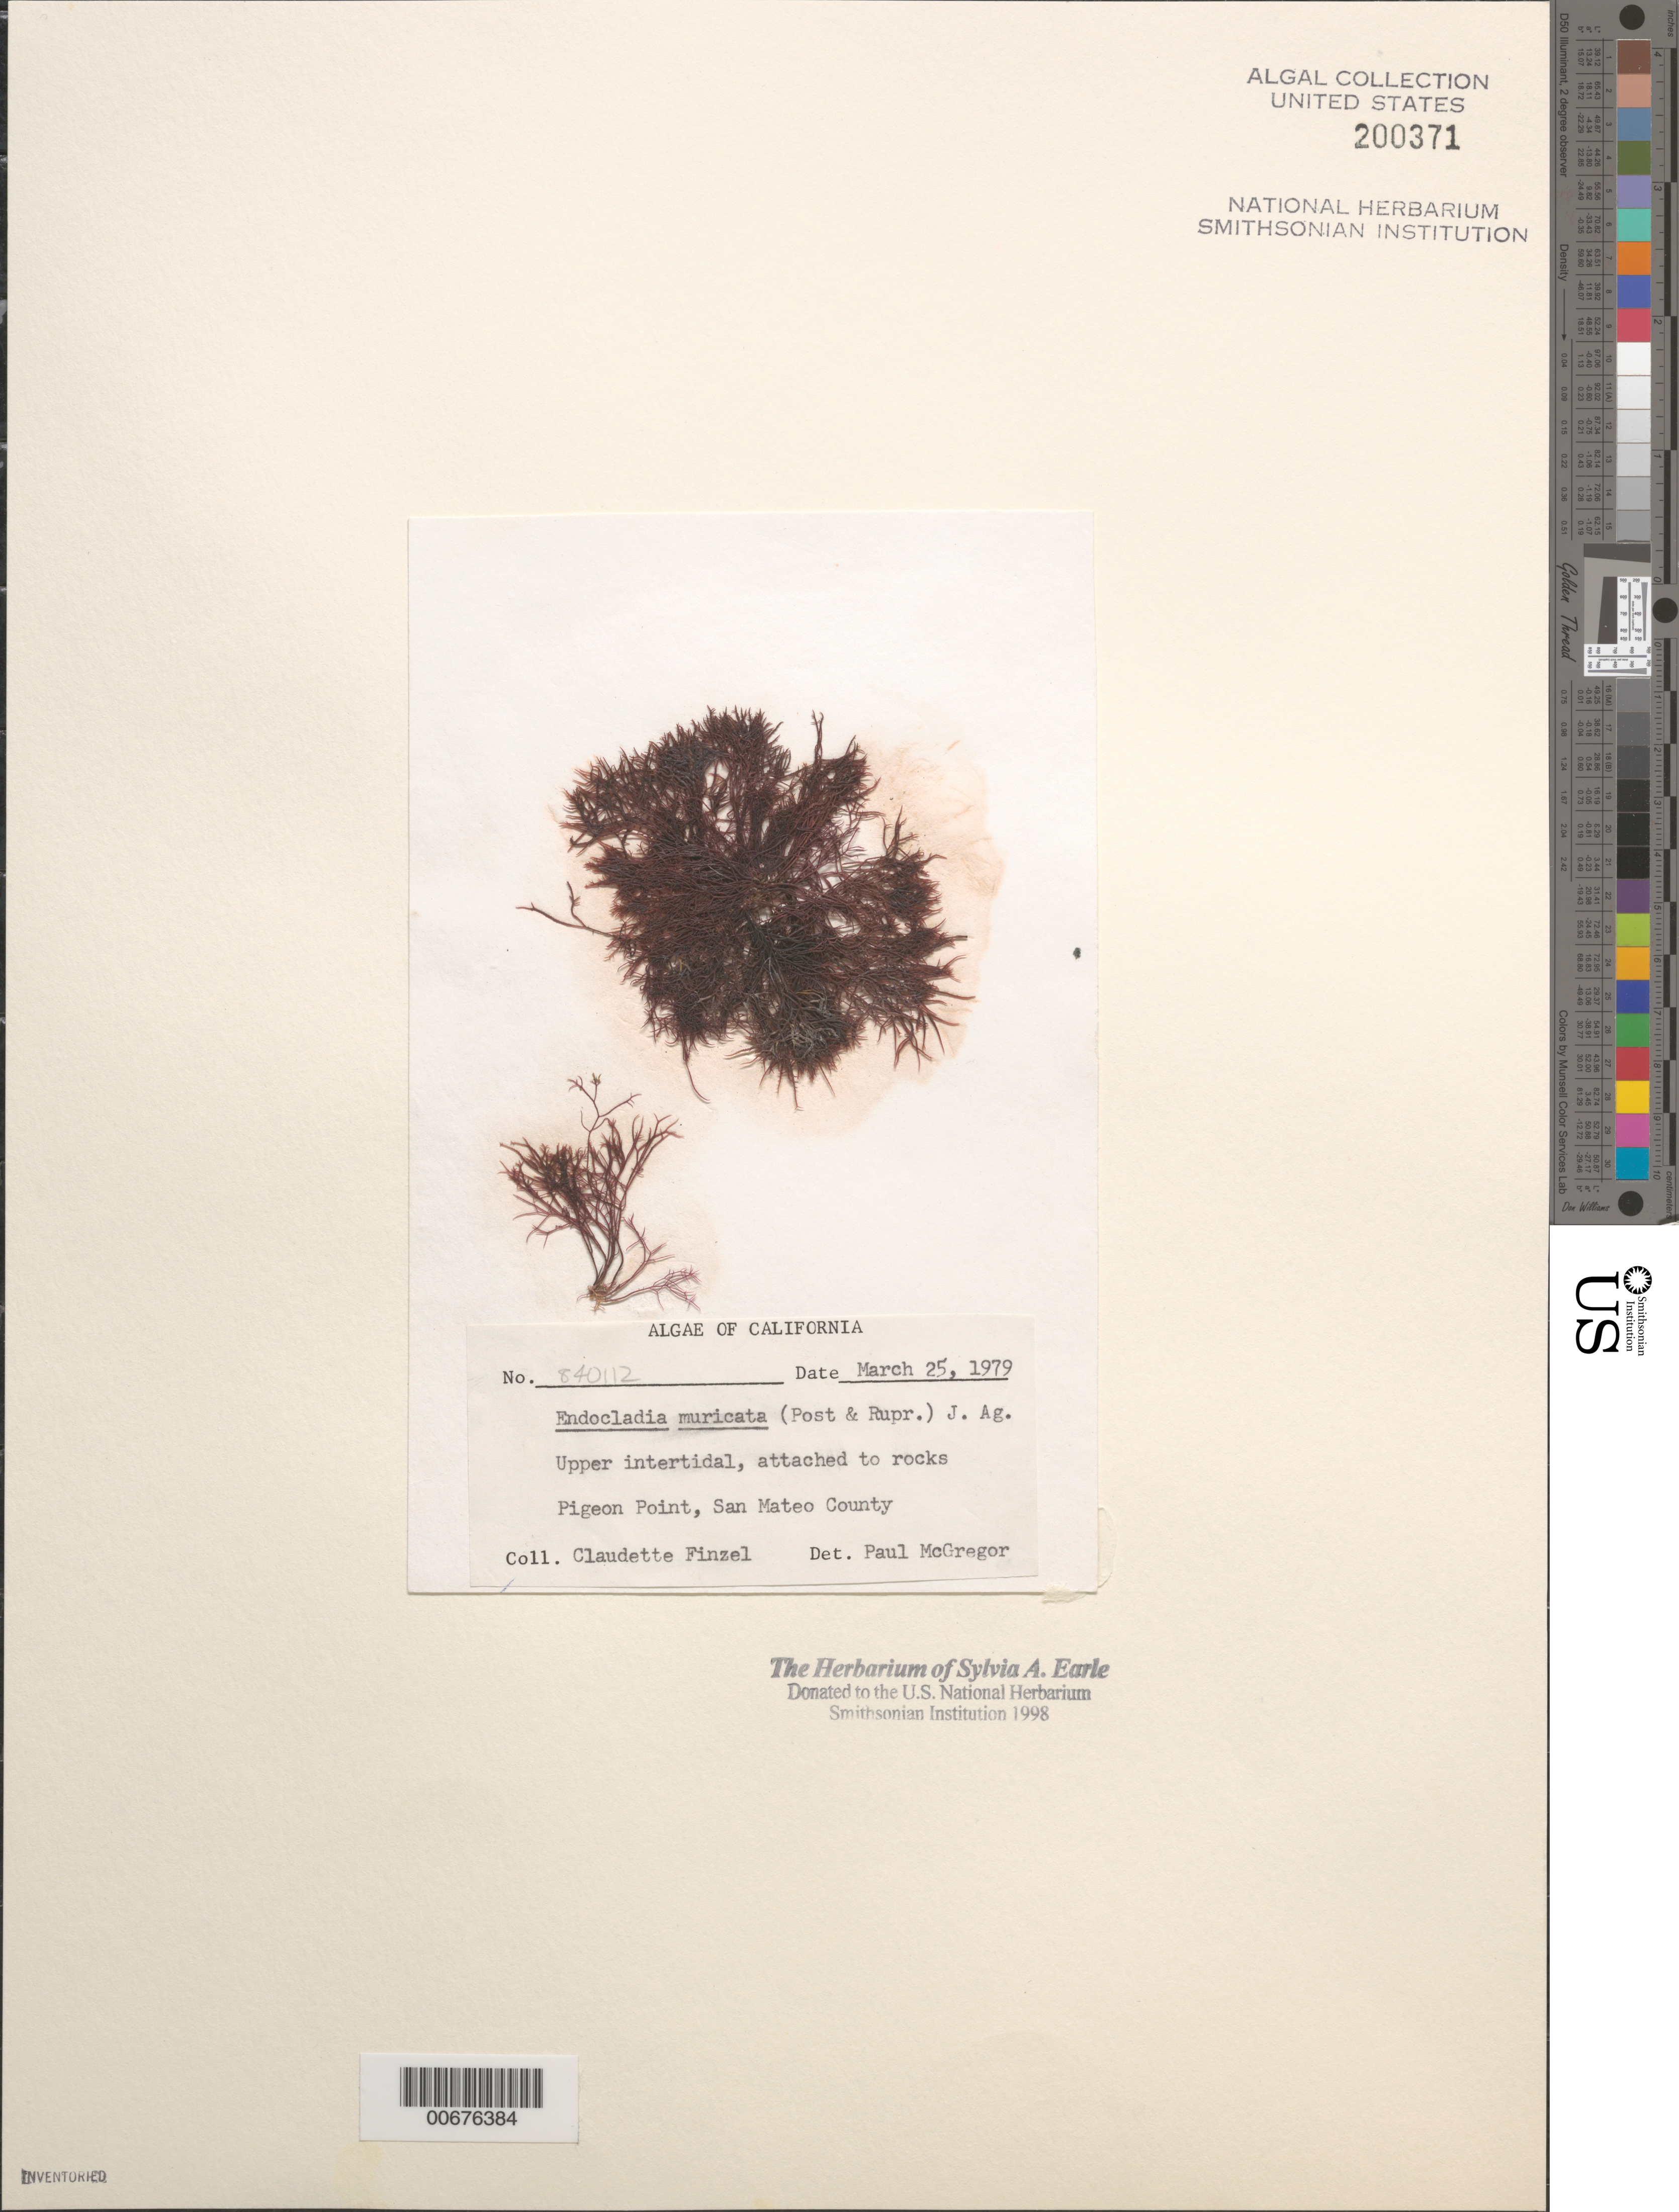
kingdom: Plantae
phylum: Rhodophyta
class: Florideophyceae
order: Gigartinales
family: Endocladiaceae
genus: Endocladia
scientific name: Endocladia muricata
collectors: C. Finzel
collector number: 840112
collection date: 1979-03-25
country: United States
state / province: California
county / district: San Mateo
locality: Pigeon Point, San Mateo County.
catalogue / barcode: US 200371